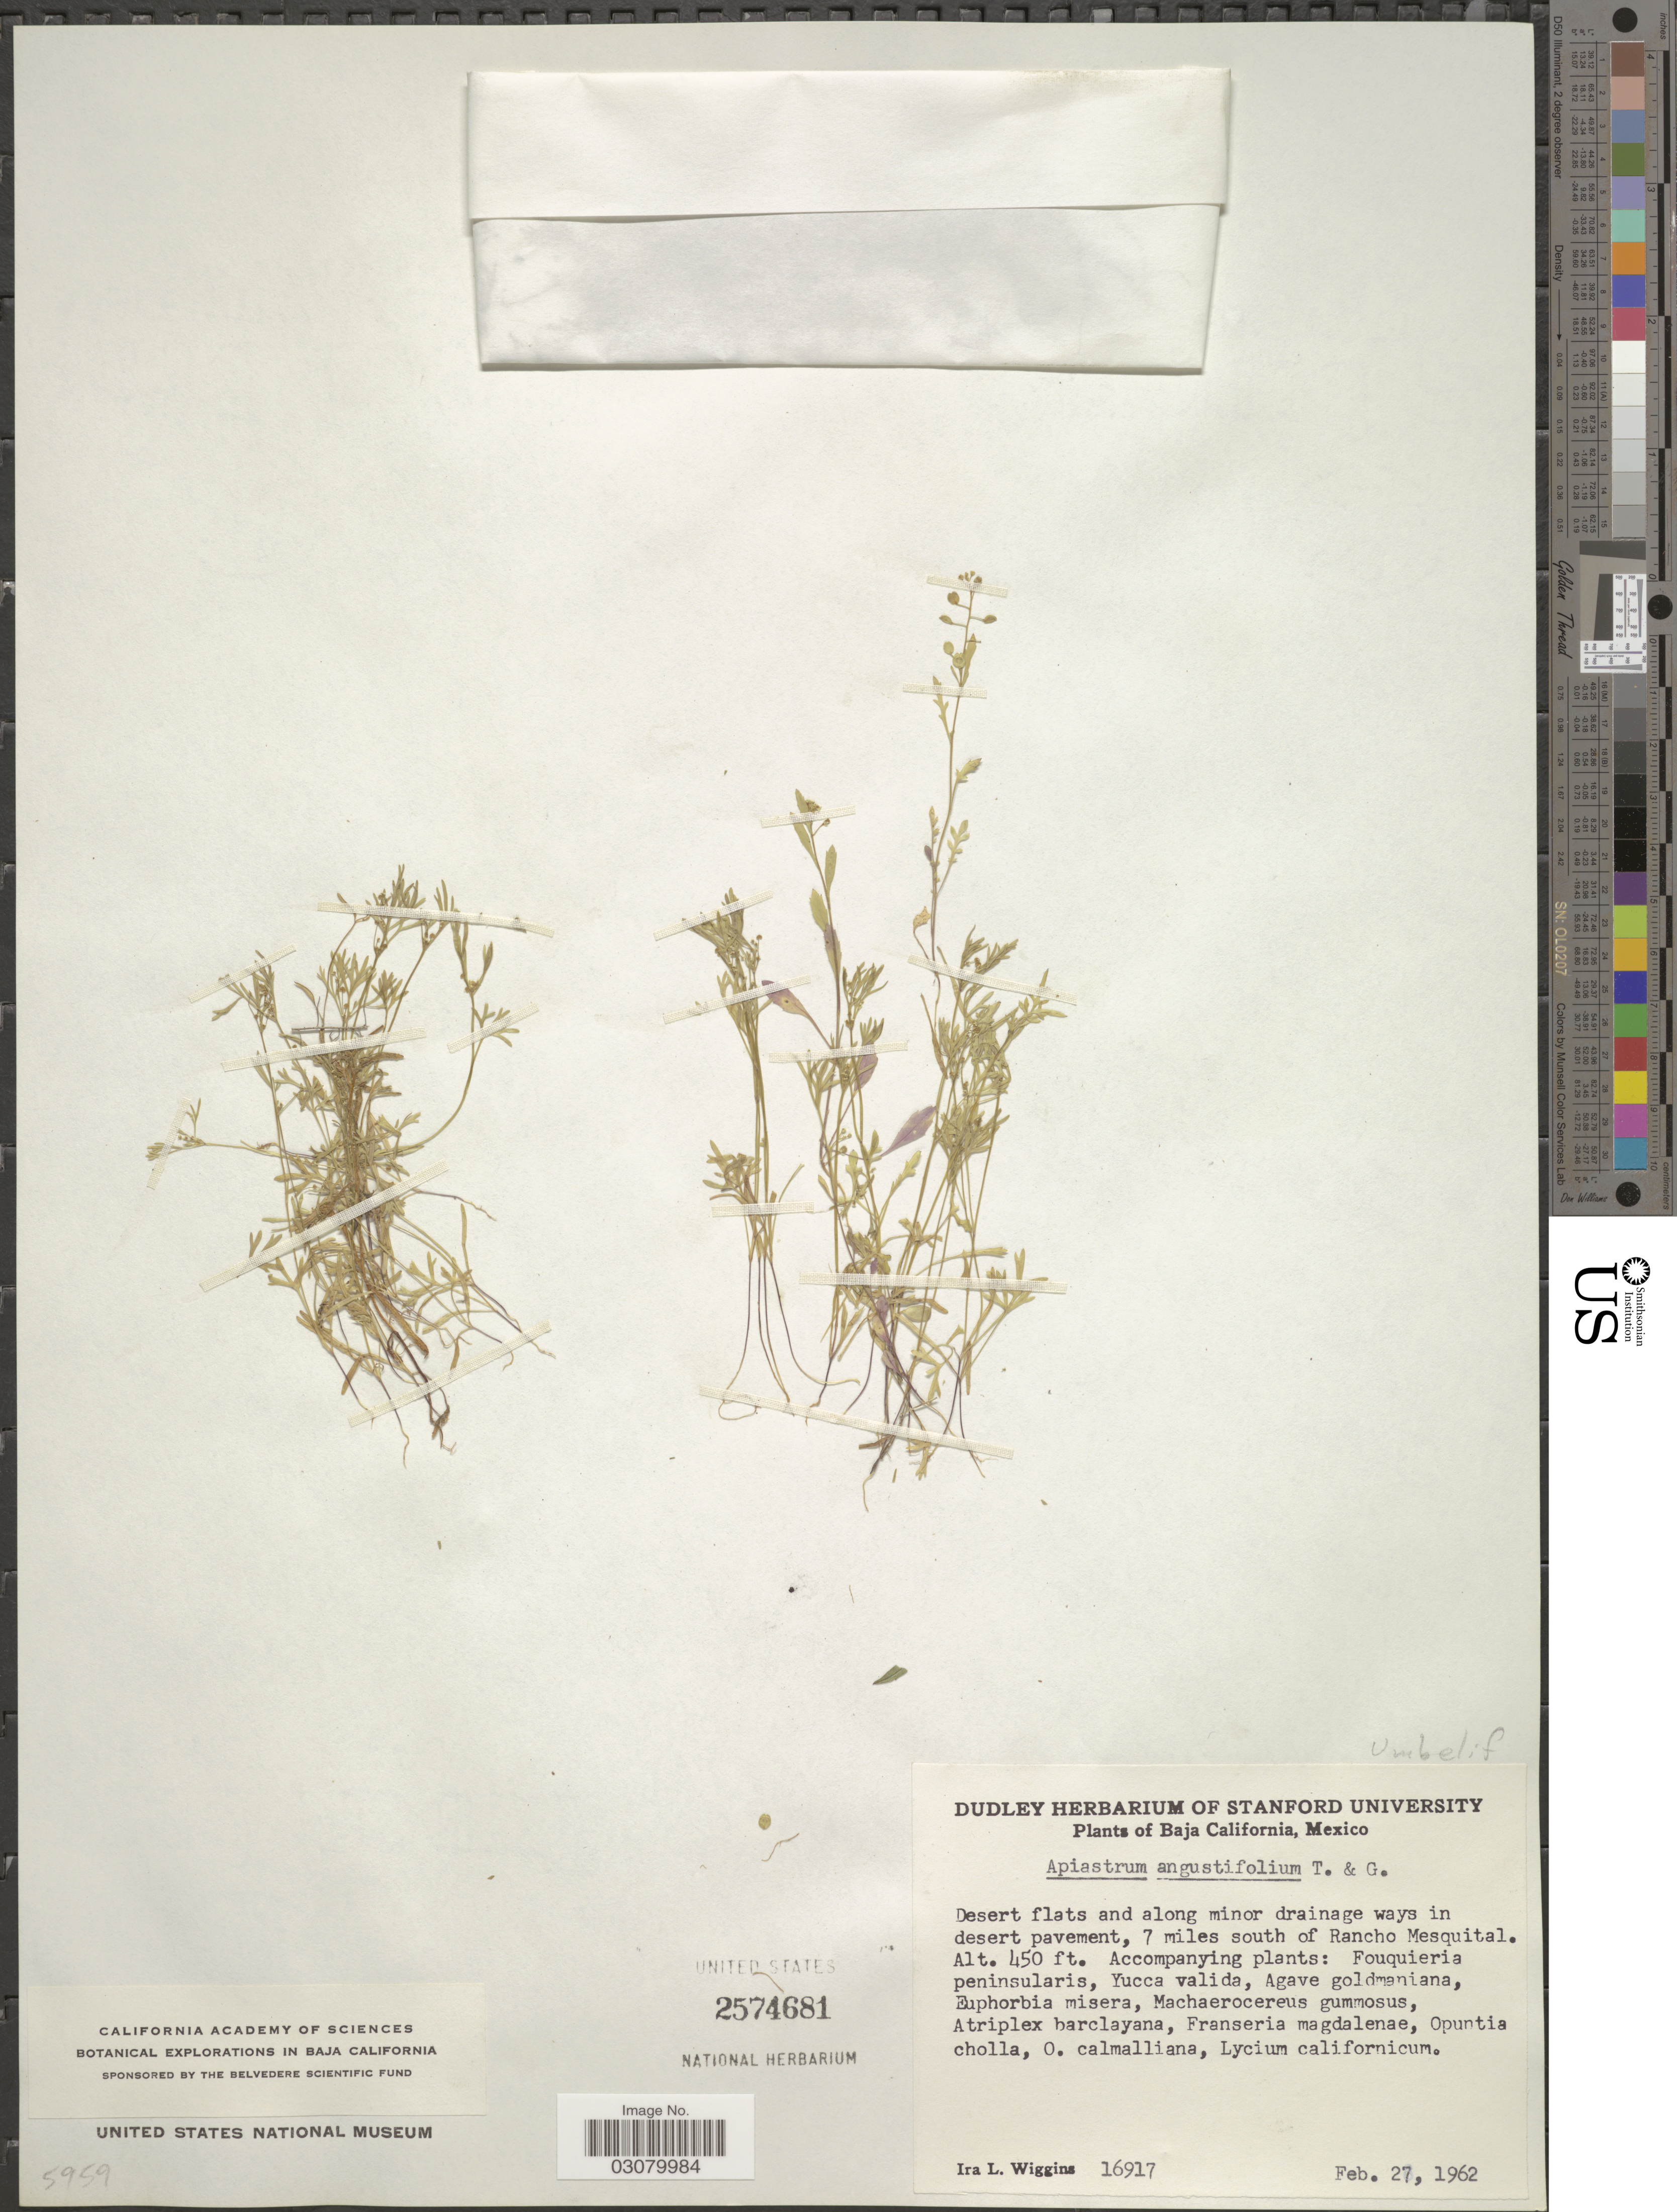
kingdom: Plantae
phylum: Tracheophyta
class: Magnoliopsida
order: Apiales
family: Apiaceae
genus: Apiastrum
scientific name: Apiastrum angustifolium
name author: Nutt.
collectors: I. L. Wiggins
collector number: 16917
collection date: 1962-02-27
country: Mexico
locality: Desert flats and along minor drainage ways in desert pavement, 7 miles south of Rancho Mesquital.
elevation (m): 137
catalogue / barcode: US 2574681